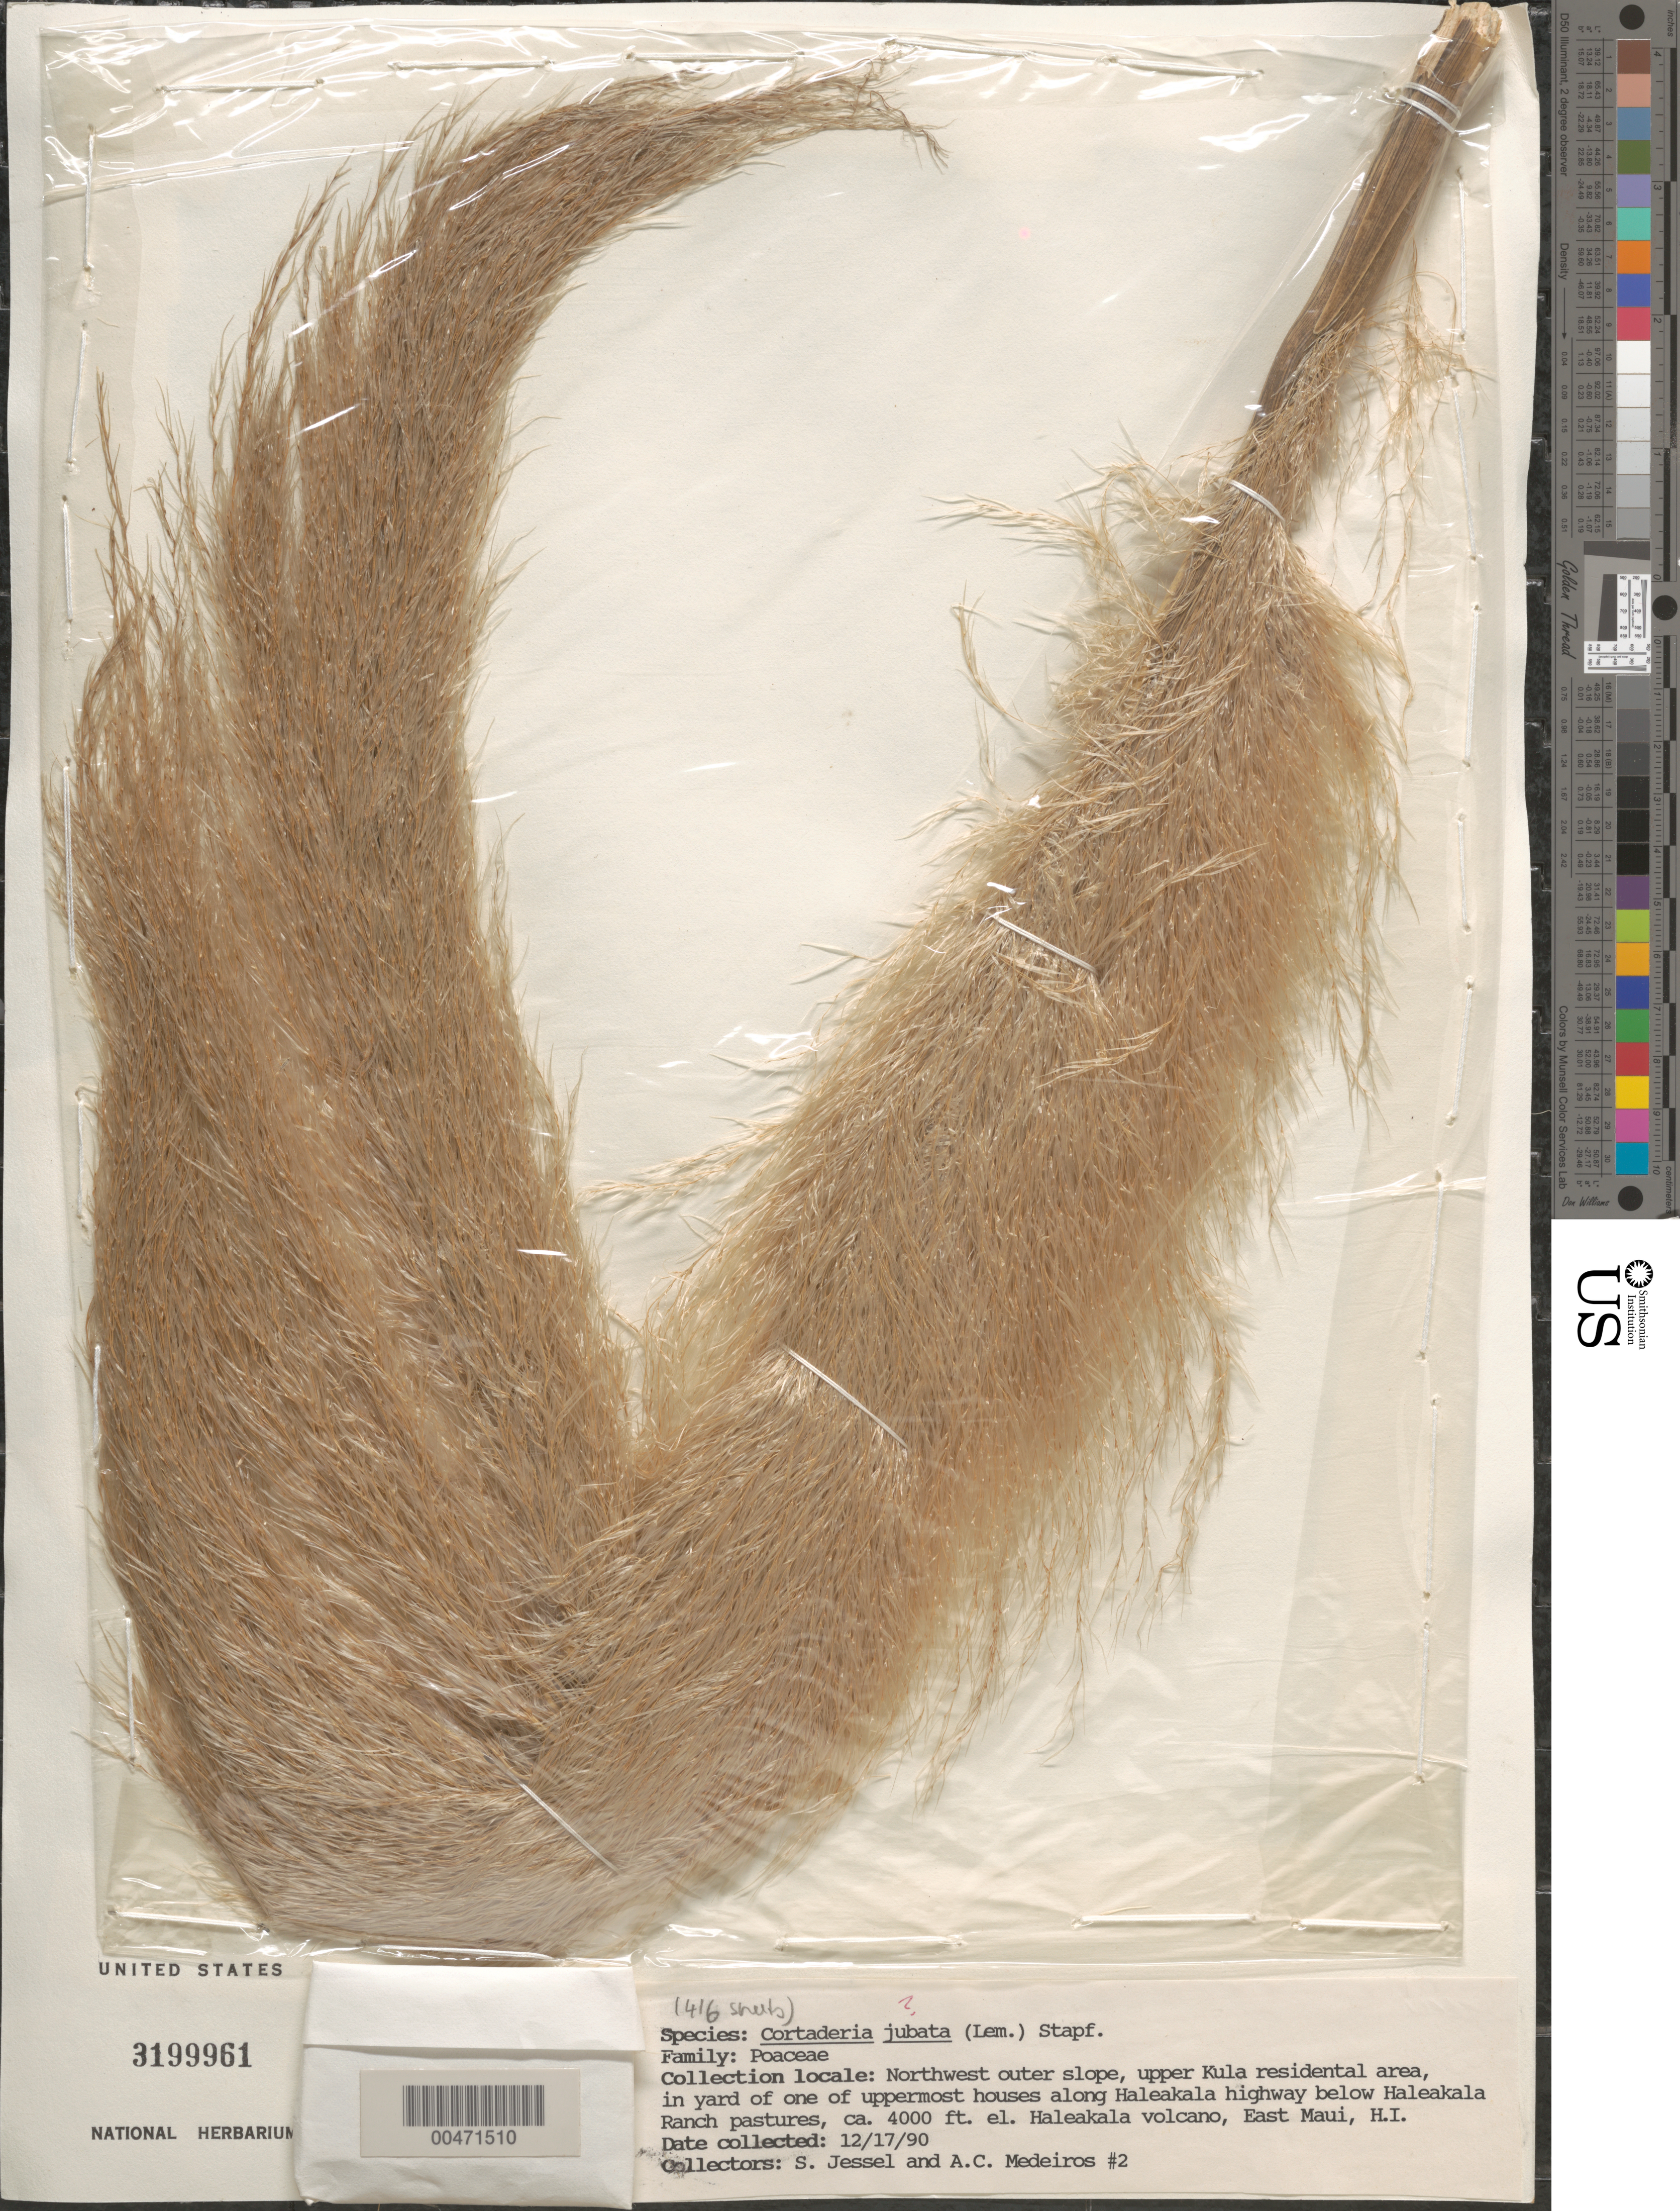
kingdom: Plantae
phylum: Tracheophyta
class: Liliopsida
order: Poales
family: Poaceae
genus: Cortaderia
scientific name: Cortaderia jubata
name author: (Lemoine) Stapf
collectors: S. Jessel & A. Medeiros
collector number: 2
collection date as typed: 17 Dec 1990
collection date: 1990-12-17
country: United States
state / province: Hawaii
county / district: Maui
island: Maui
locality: NW outer slope, upper Kula residential area, ...along Haleakala hwy below Haleakala Ranch pastures, Haleakala Volcano, E Maui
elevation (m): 1219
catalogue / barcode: US 3199961